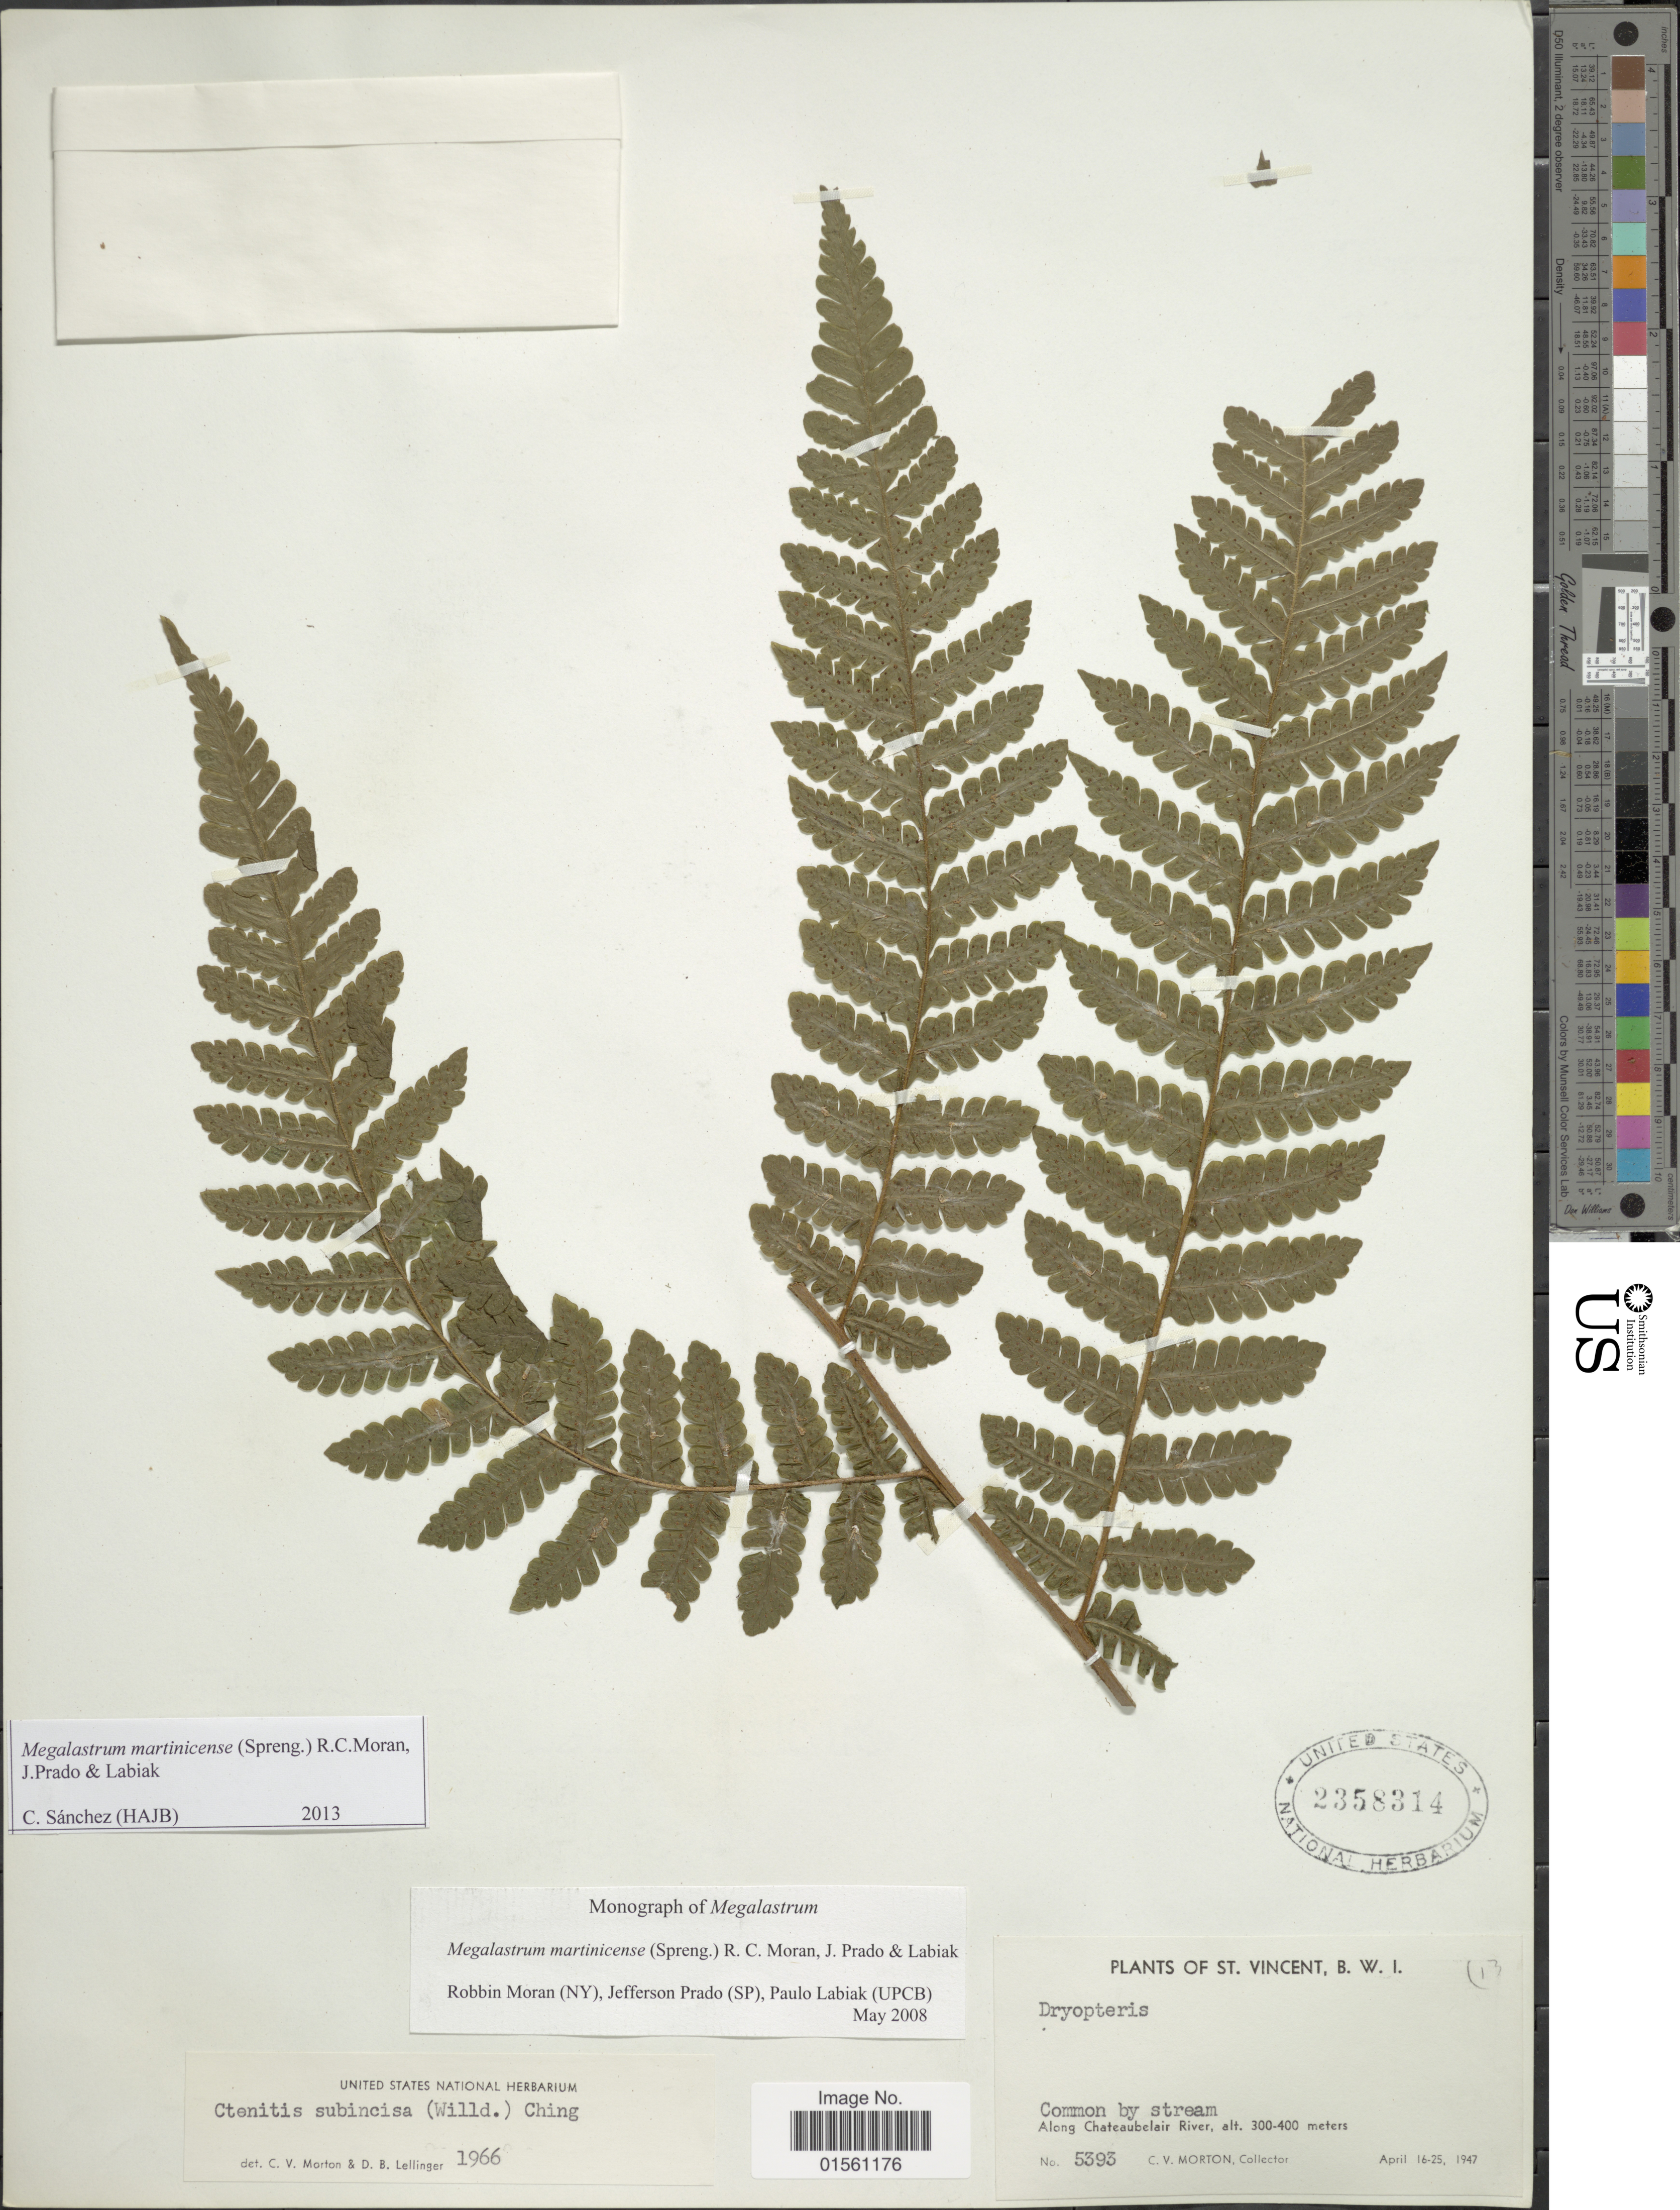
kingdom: Plantae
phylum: Tracheophyta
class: Polypodiopsida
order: Polypodiales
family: Dryopteridaceae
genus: Megalastrum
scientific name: Megalastrum martinicense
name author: (Spreng.) R.C. Moran et al.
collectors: C. V. Morton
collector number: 5393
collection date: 1947-04-16/1947-04-25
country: St. Vincent - Grenadines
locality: St. Vincent, B. W. I., Common by stream, Along Chateaubelair River.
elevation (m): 300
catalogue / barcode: US 2358314